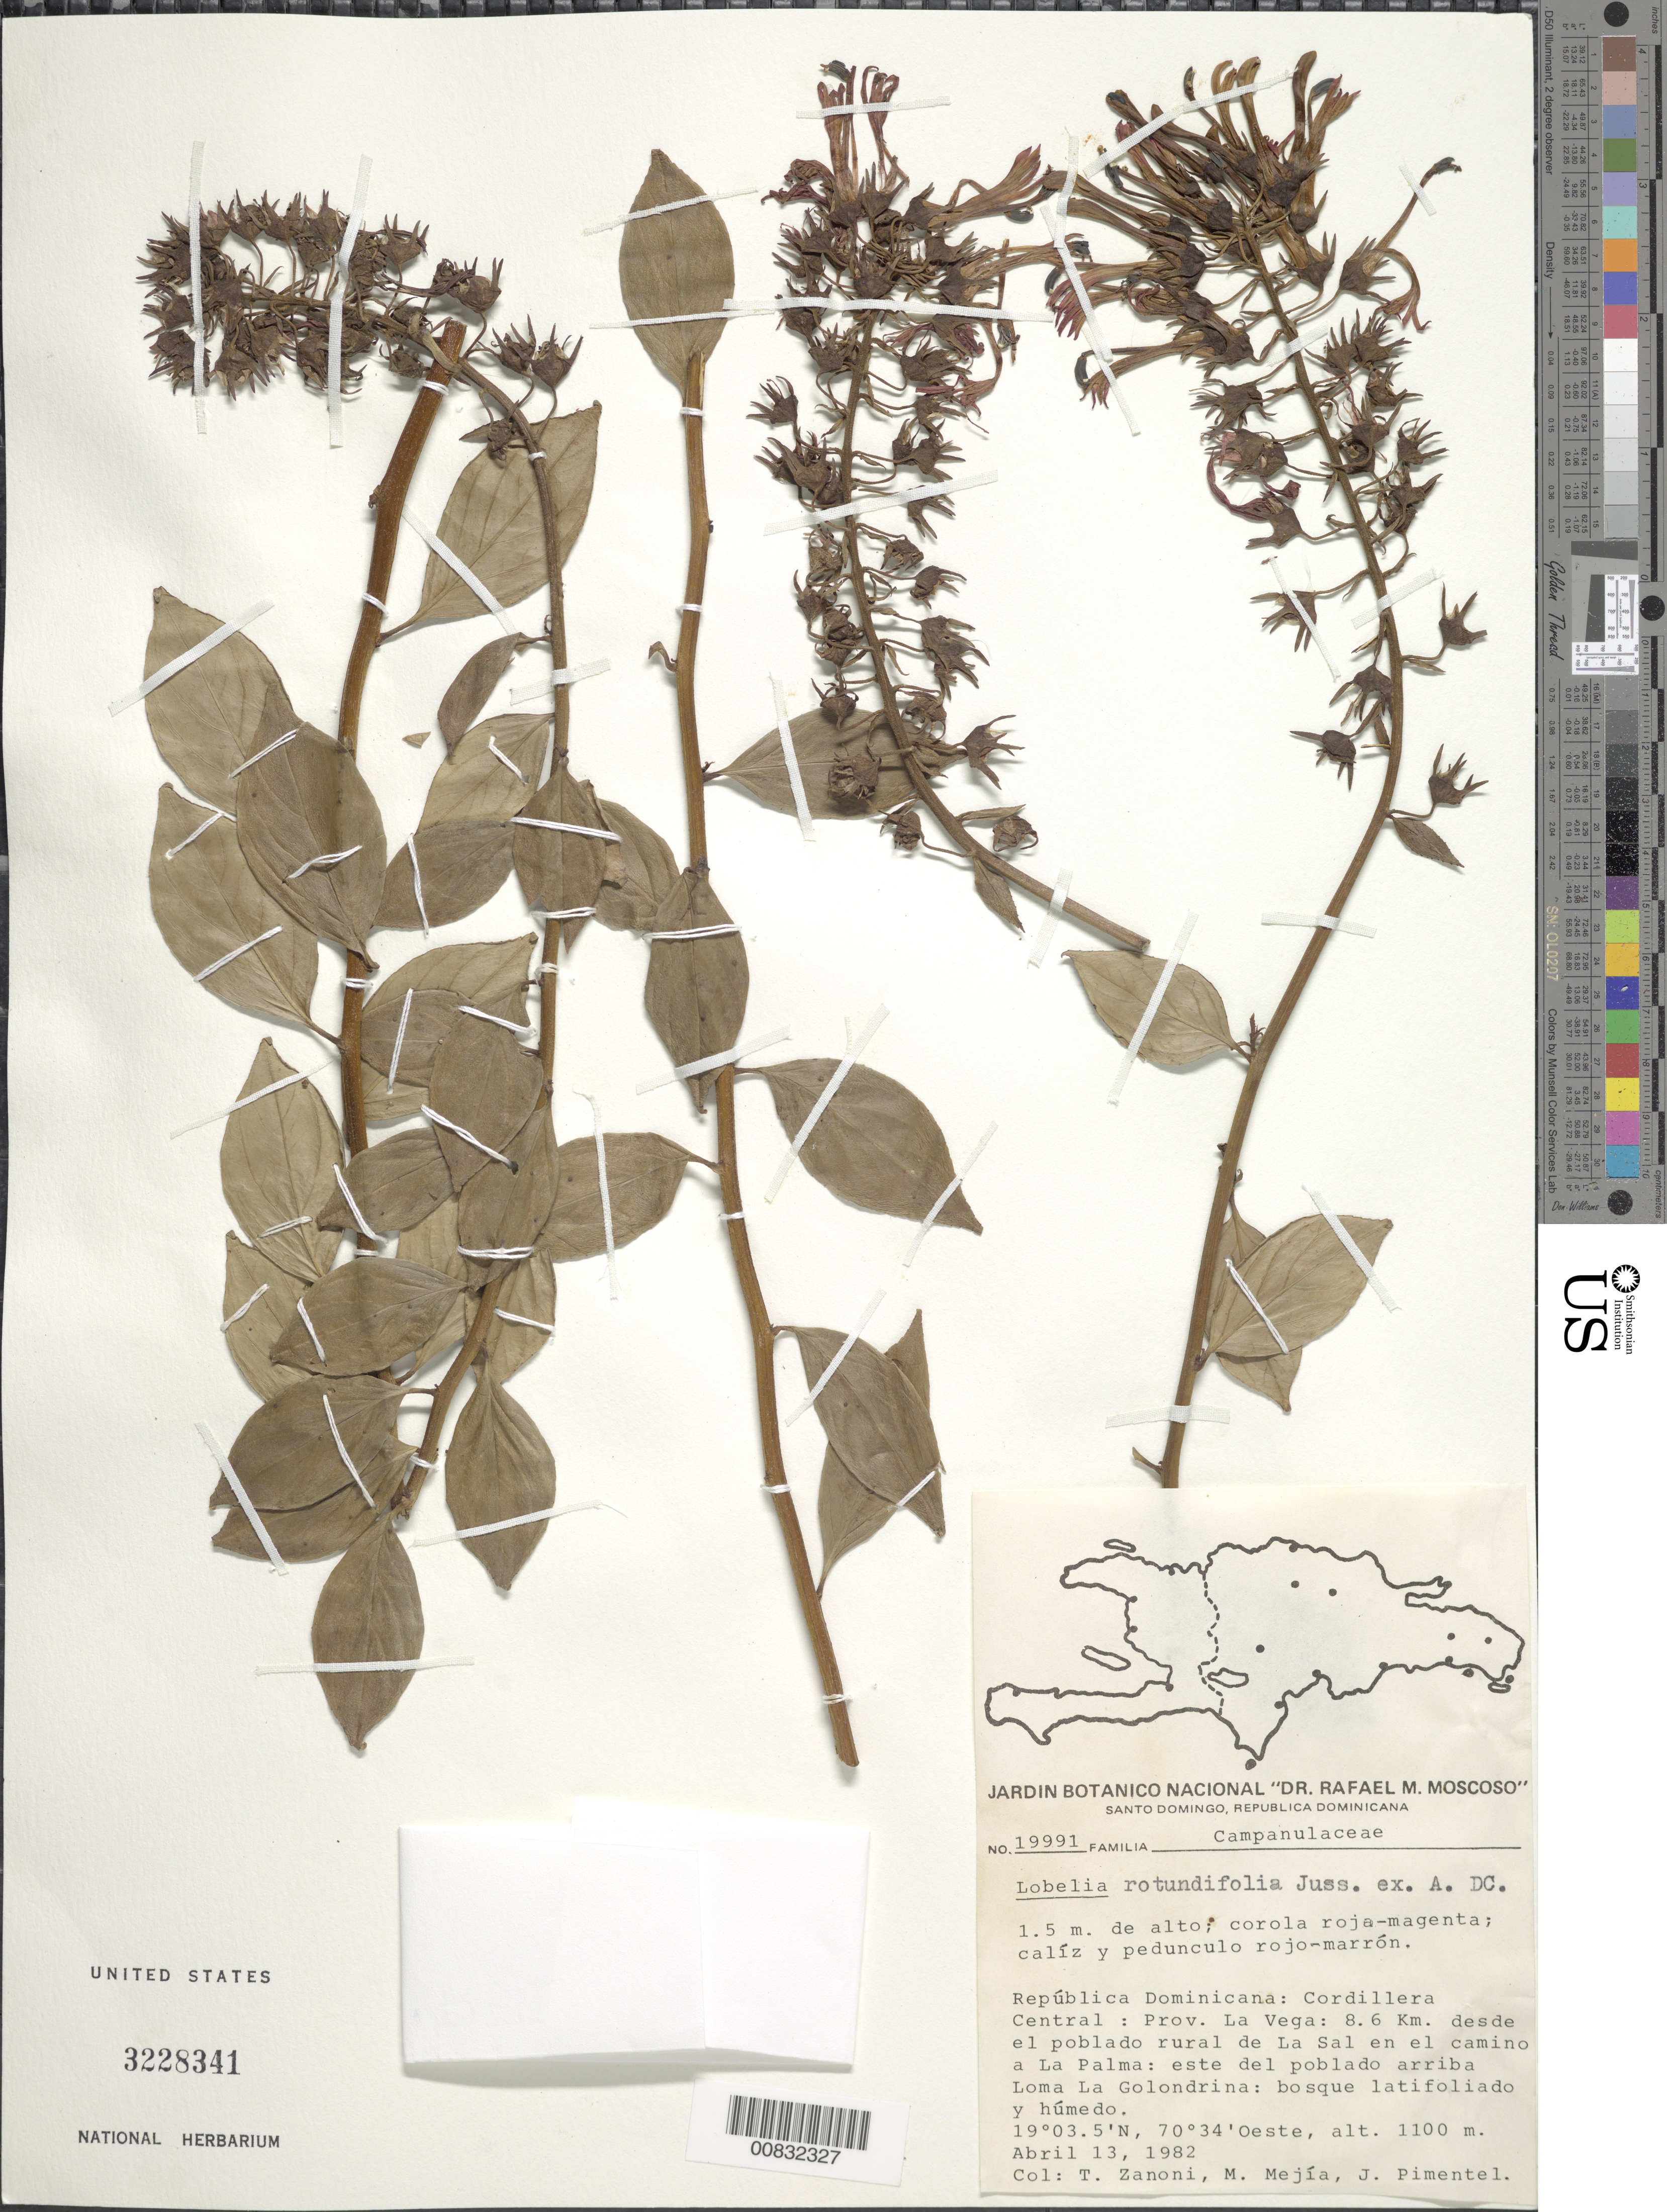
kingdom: Plantae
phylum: Tracheophyta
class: Magnoliopsida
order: Asterales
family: Campanulaceae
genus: Lobelia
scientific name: Lobelia rotundifolia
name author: Juss. ex A. DC.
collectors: T. A. Zanoni, M. Mejia & J. Pimentel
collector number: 19991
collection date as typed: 13 Apr 1982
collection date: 1982-04-13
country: Dominican Republic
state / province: La Vega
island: Hispaniola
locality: Cordillera Central; 8.6 km desde el poblado rural de La Sal en el camino a La Palma, este del poblado arriba Loma La Golandrina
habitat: Bosque latifoliado y húmedo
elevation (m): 1100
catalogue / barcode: US 3228341